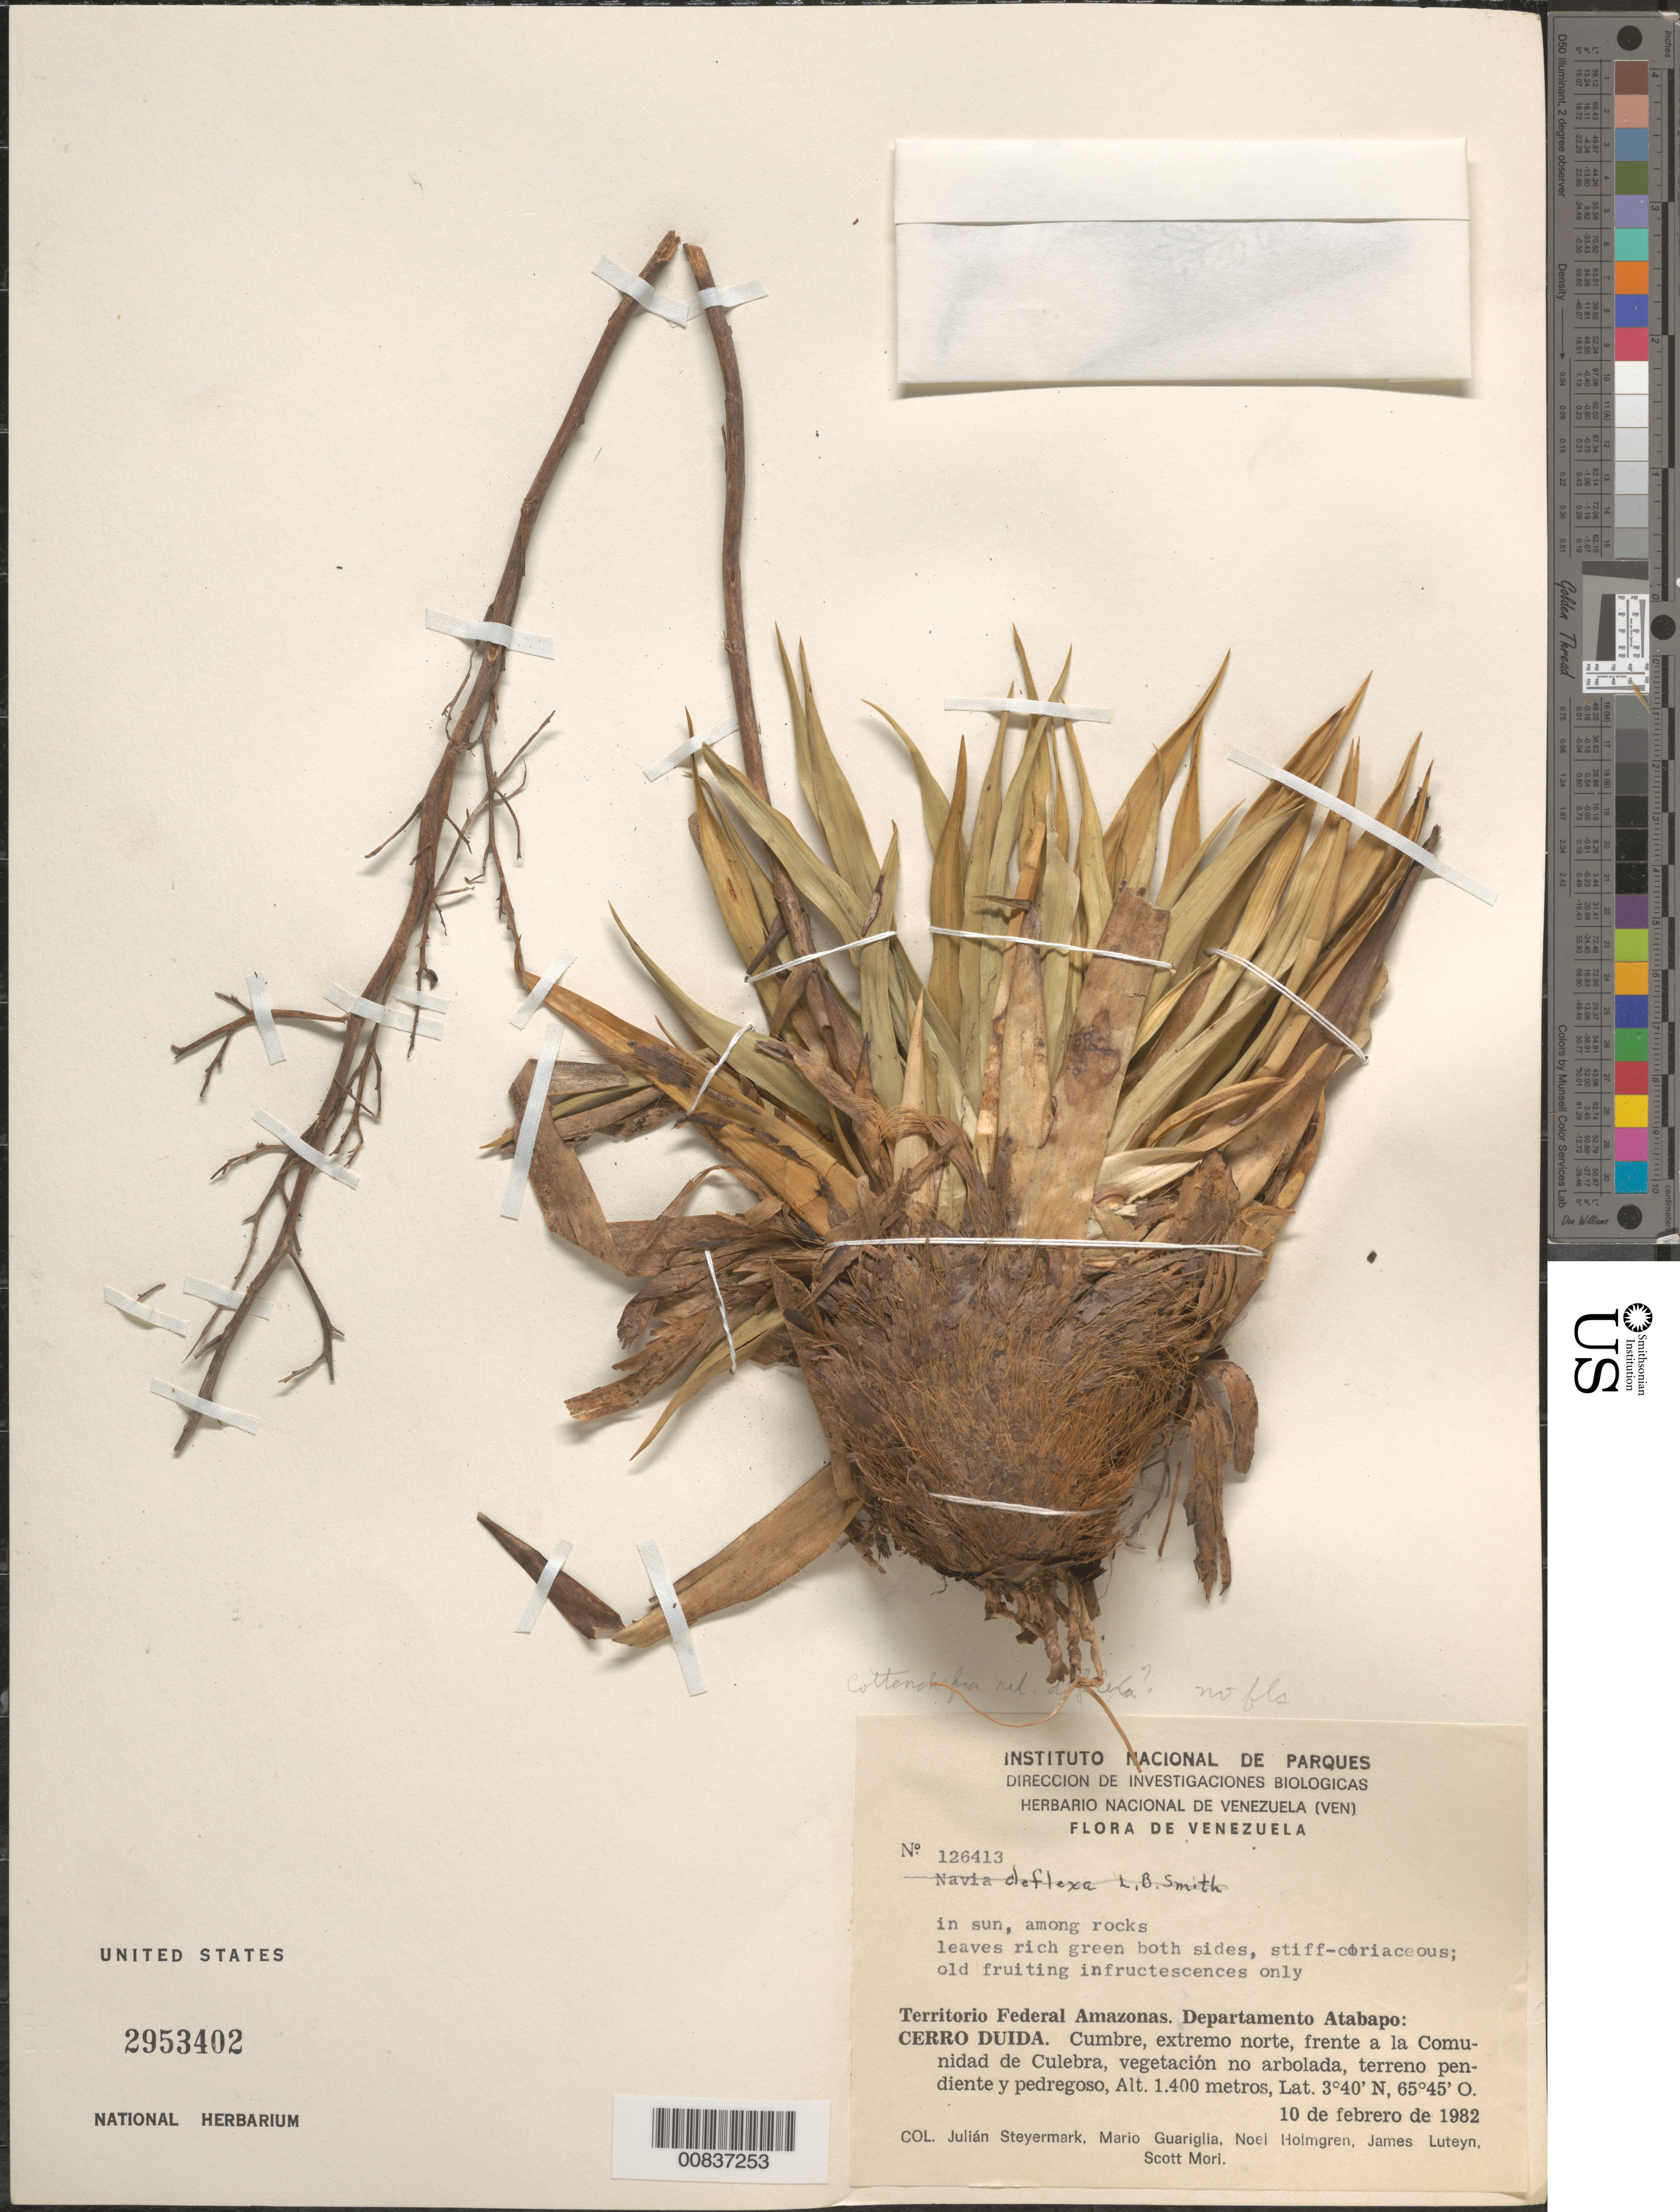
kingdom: Plantae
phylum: Tracheophyta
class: Liliopsida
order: Poales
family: Bromeliaceae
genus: Lindmania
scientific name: Lindmania sp.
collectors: J. Steyermark, M. Guariglia P., N. H. Holmgren, J. L. Luteyn & S. Mori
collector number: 126413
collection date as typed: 10-Feb-82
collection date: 1982-02-10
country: Venezuela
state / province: Amazonas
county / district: Atabapo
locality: Cerro Duida, cumbre, extremo norte, frente a la Comunidad de Culebra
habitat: Vegetación no arbolada, tereno pendiente y pedregoso; in sun, among rocks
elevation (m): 1400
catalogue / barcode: US 2953402